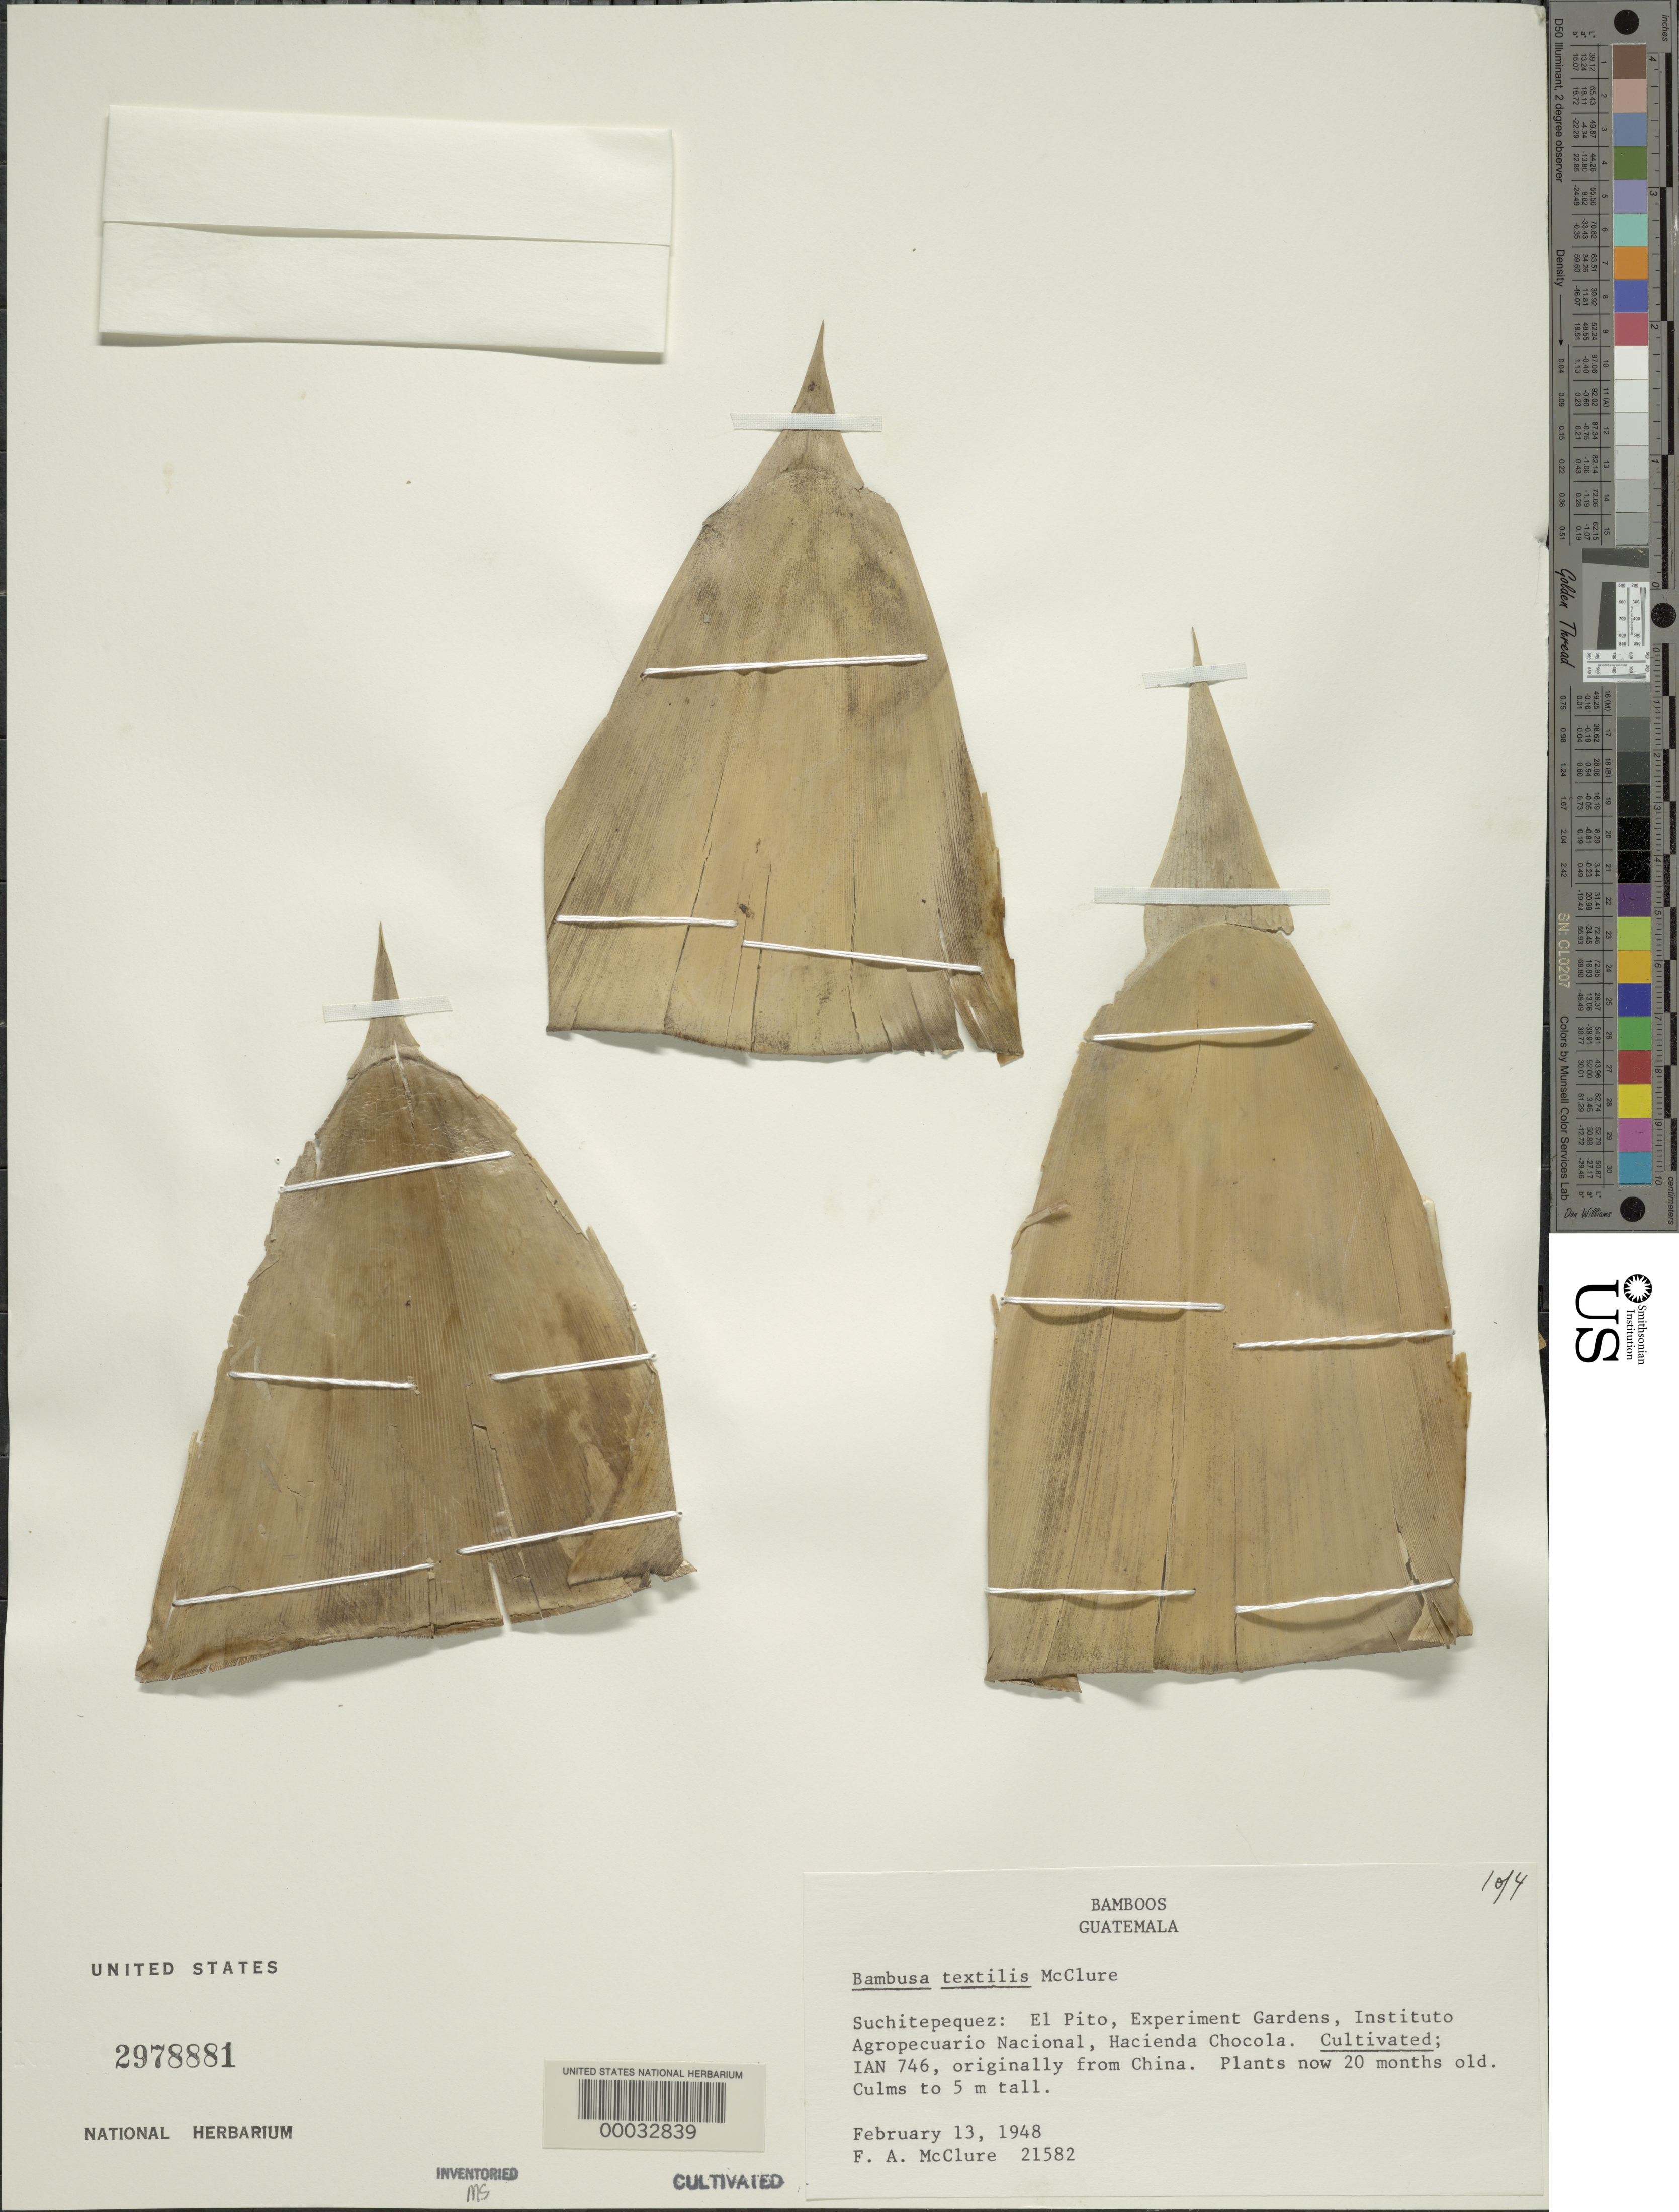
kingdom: Plantae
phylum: Tracheophyta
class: Liliopsida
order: Poales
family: Poaceae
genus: Bambusa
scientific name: Bambusa textilis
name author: McClure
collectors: F. A. McClure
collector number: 21582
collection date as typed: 13 Feb 1948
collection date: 1948-02-13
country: Guatemala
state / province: Suchitepéquez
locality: Experimental garden - El Pito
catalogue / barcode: US 2978881